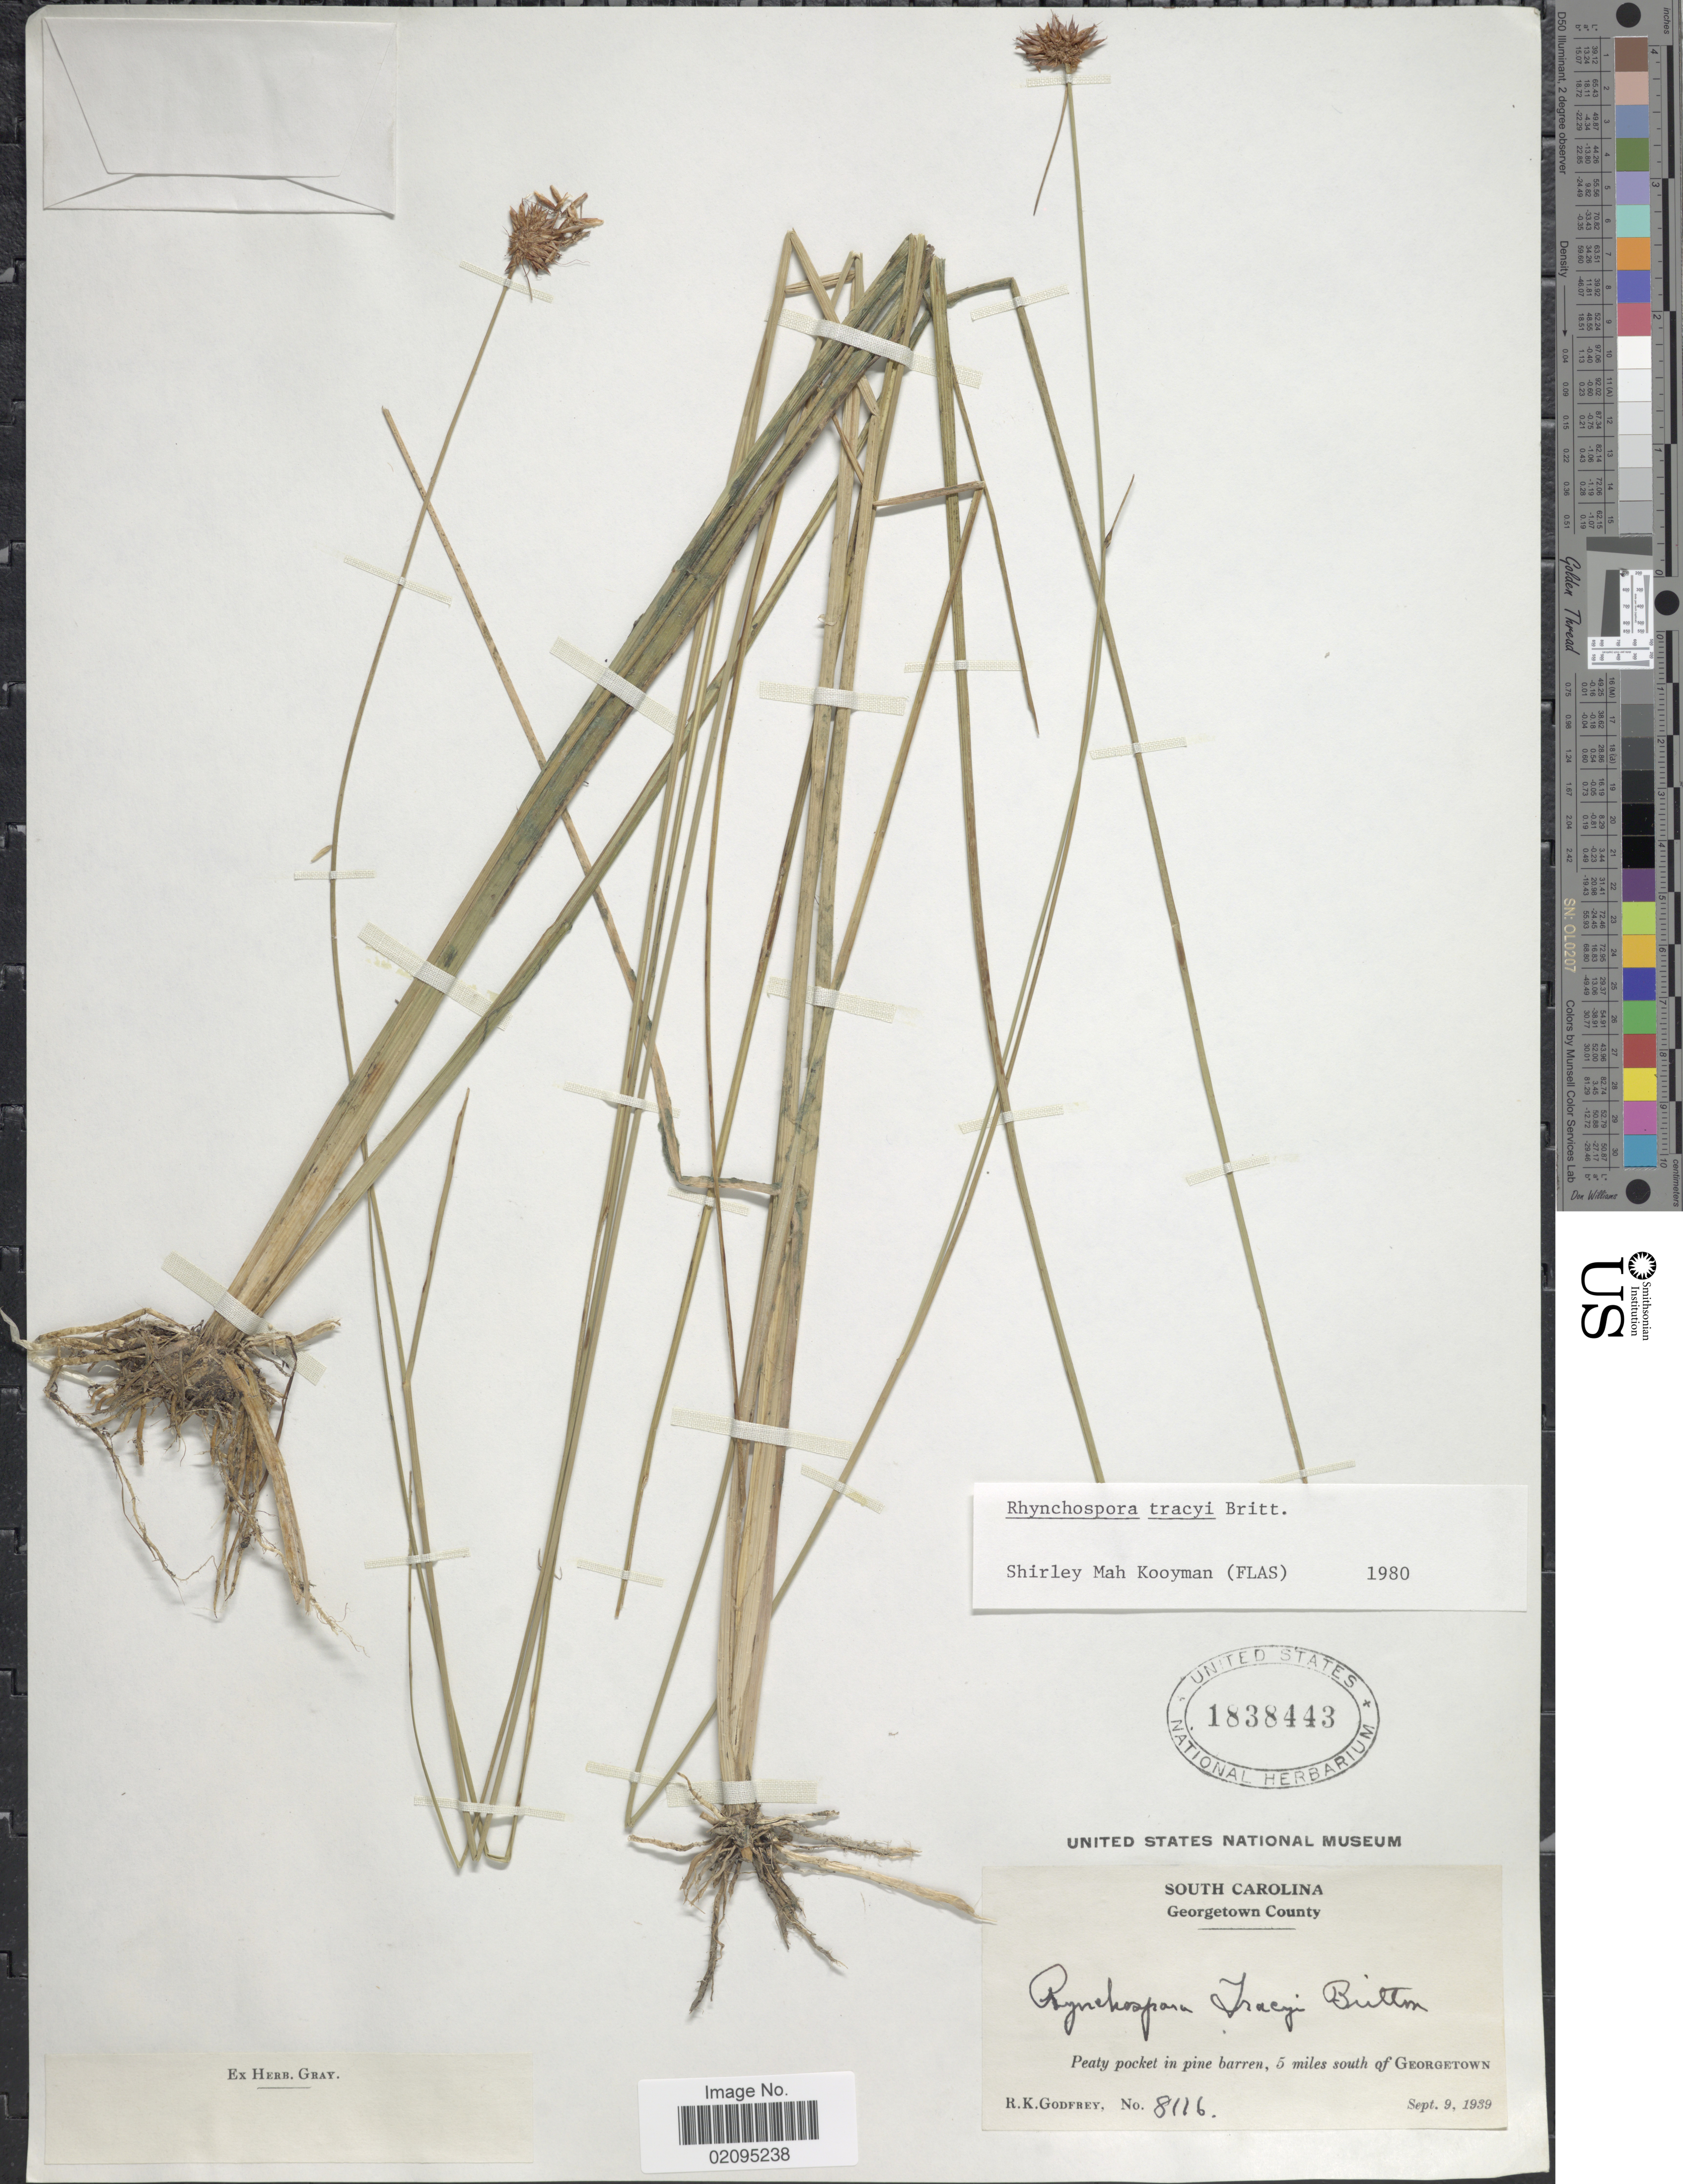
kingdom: Plantae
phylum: Tracheophyta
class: Liliopsida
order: Poales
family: Cyperaceae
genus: Rhynchospora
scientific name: Rhynchospora tracyi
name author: Britton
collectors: R. K. Godfrey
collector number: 8116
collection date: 1939-09-09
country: United States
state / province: South Carolina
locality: Georgetown County, peaty pocket in pine barren, 5 miles south of Georgetown.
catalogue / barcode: US 1838443